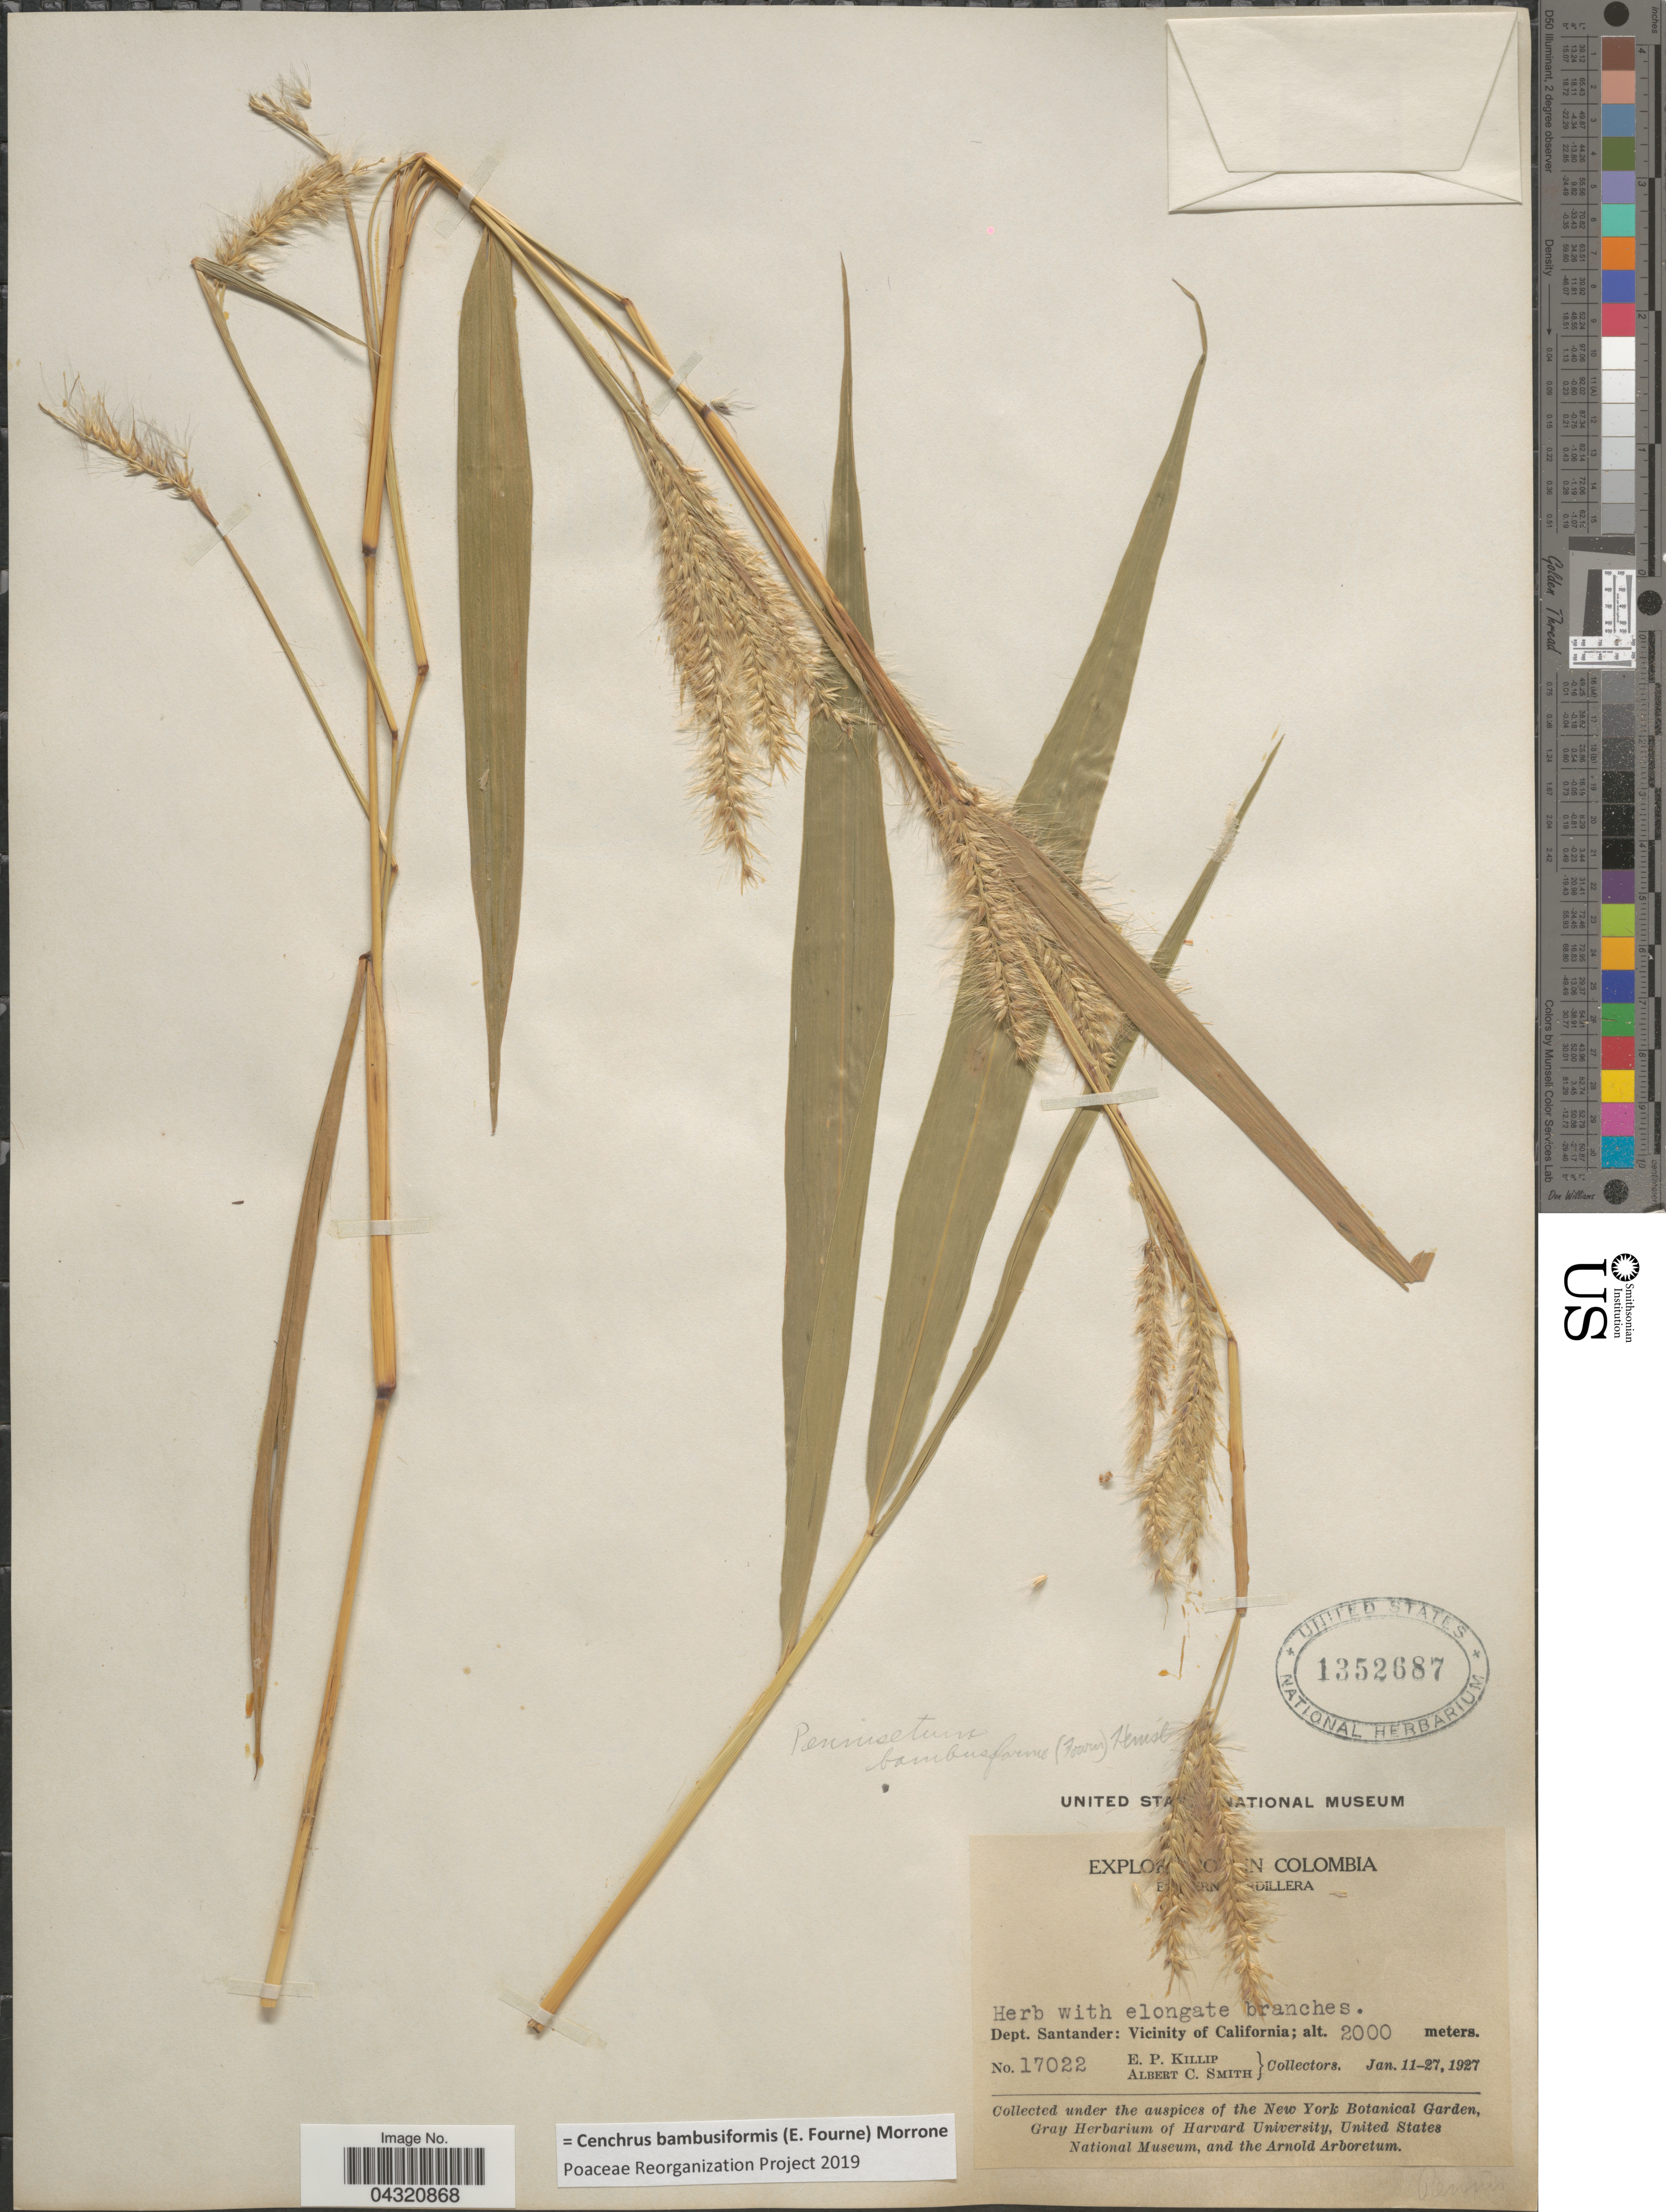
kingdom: Plantae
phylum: Tracheophyta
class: Liliopsida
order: Poales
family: Poaceae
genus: Cenchrus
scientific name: Cenchrus bambusiformis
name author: (E. Fourn.) Morrone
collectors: E. P. Killip & A. C. Smith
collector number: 17022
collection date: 1927-01-11/1927-01-27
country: Colombia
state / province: Santander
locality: Eastern Cordillera. Dept. Santander: Vicinity of California.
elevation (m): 2000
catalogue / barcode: US 1352687